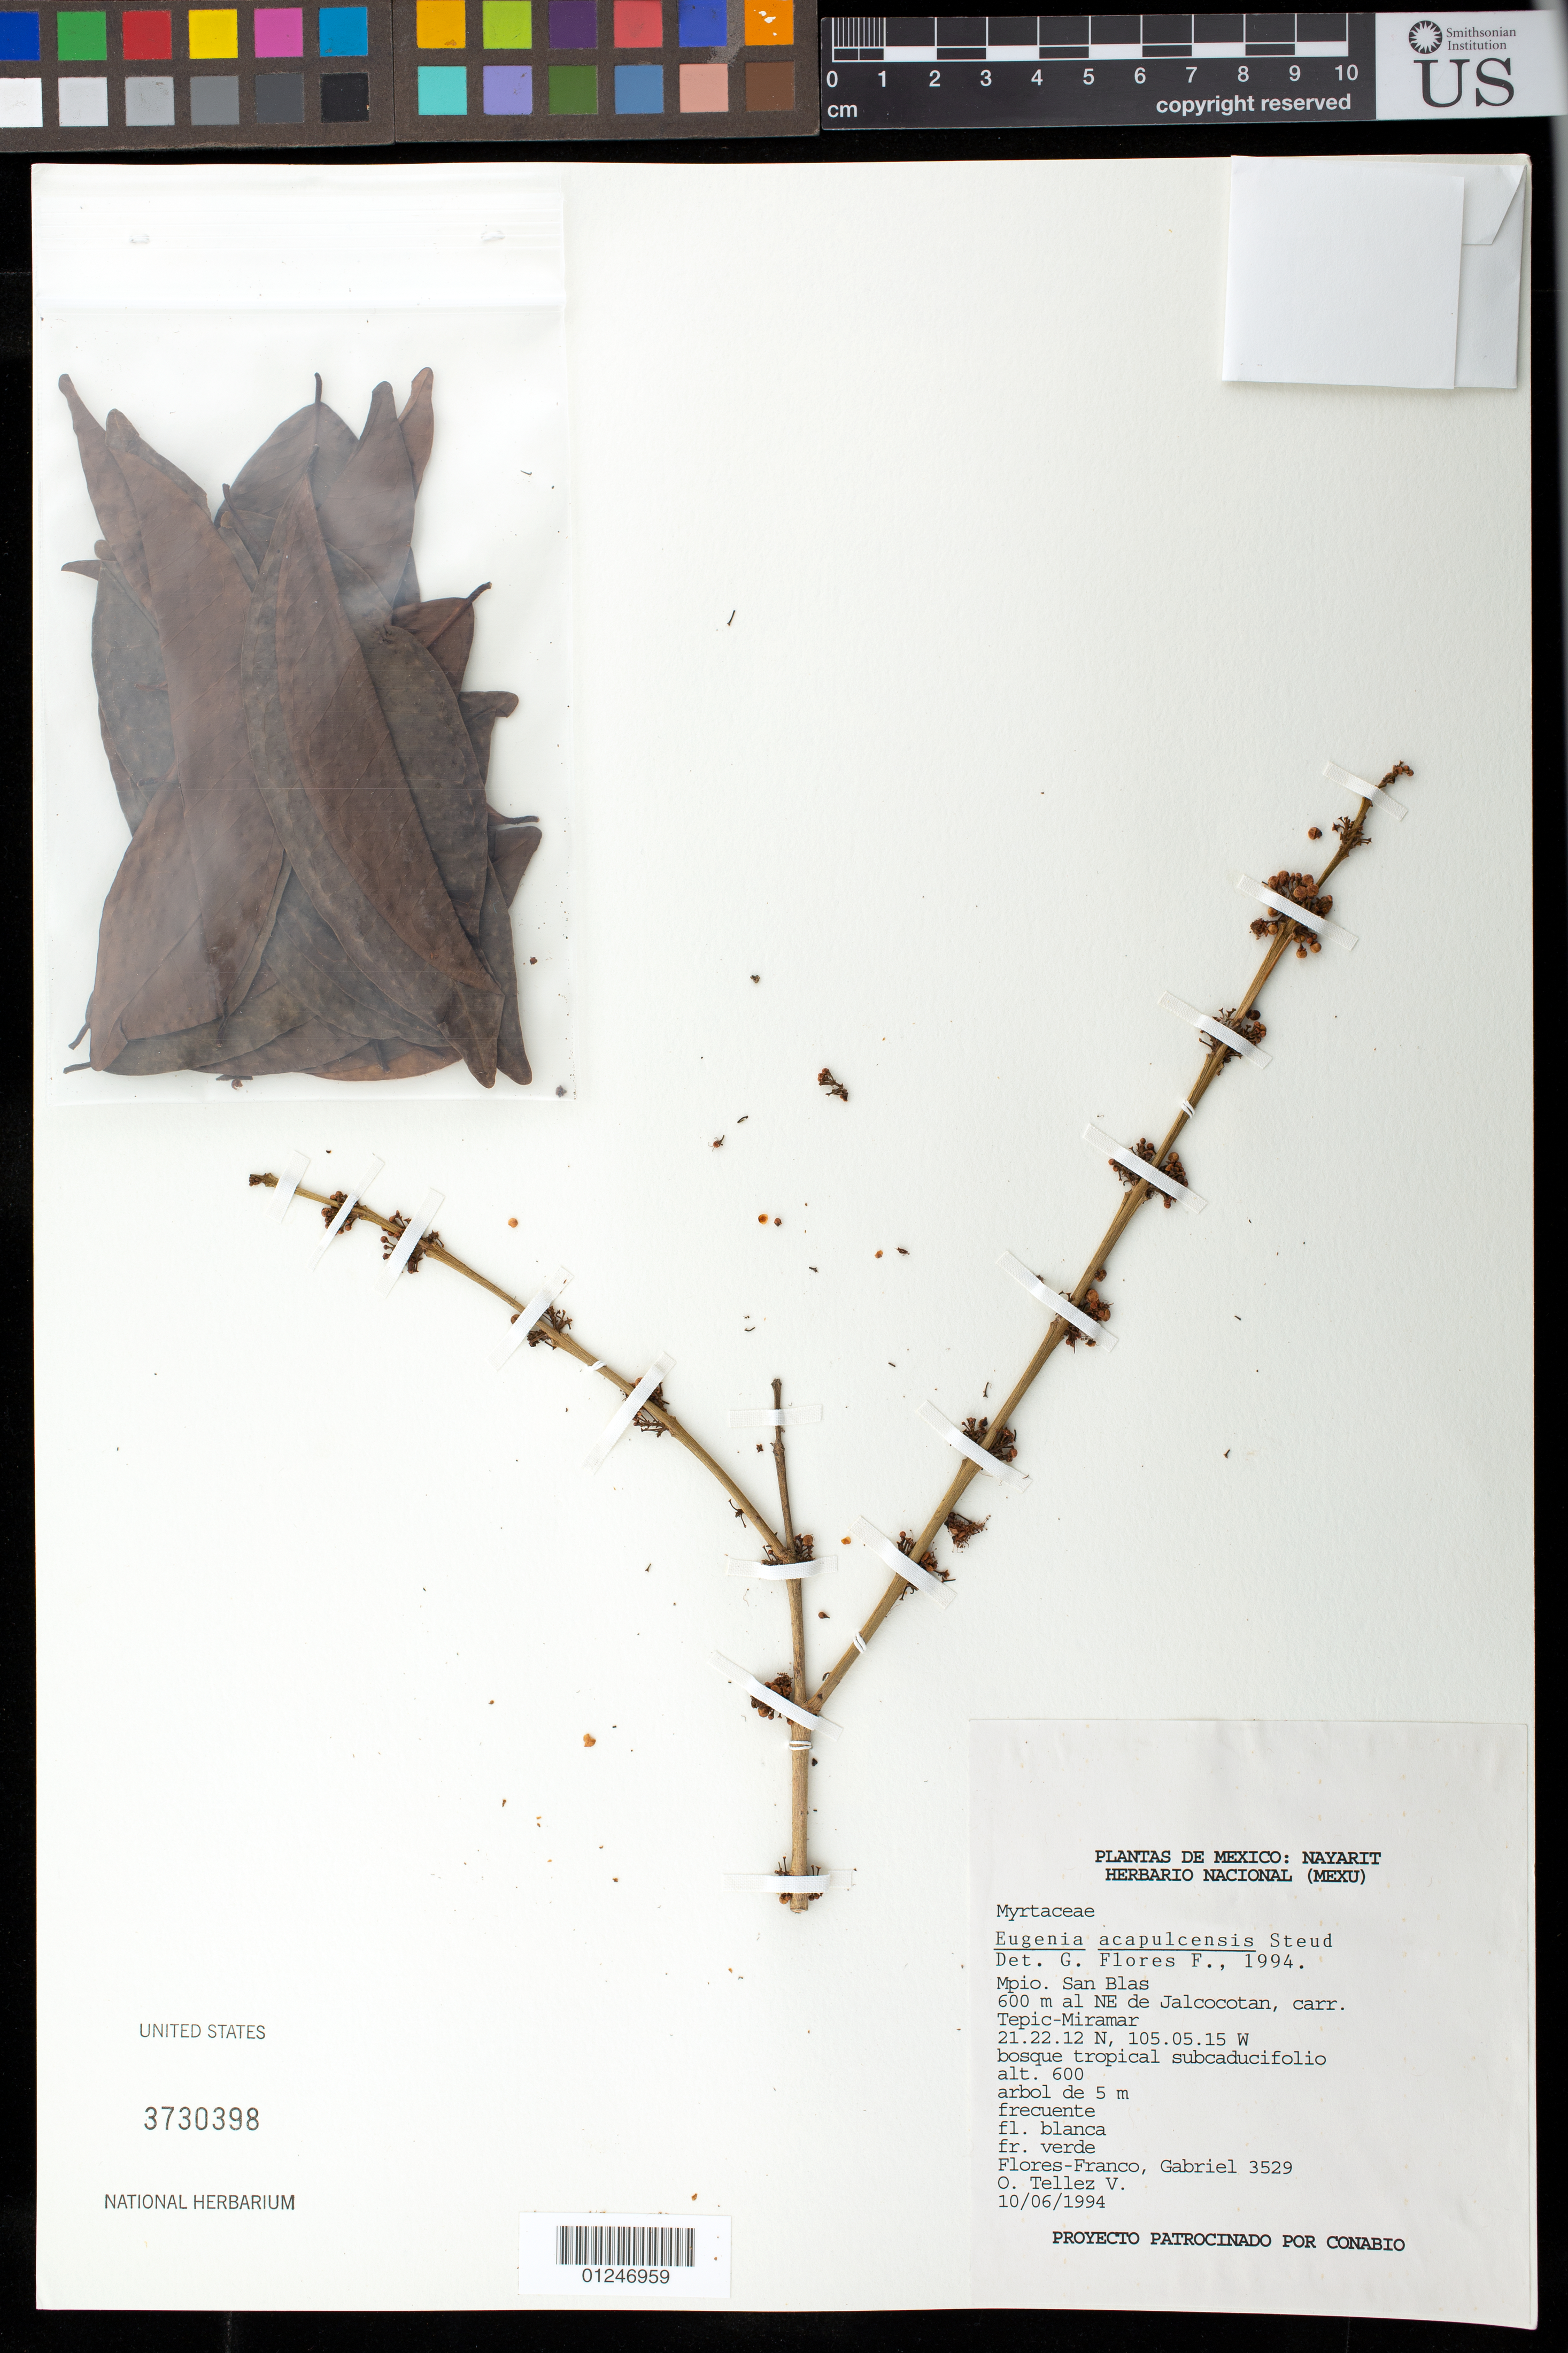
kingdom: Plantae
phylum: Tracheophyta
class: Magnoliopsida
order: Myrtales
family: Myrtaceae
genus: Eugenia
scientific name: Eugenia acapulcensis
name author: Steud.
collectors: G. Flores F. & O. Téllez V.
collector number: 3529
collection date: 1994-06-10 or 1994-10-06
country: Mexico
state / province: Nayarit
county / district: San Blas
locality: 600 m al NE de Jalcocotan, carr. Tepic-Miramar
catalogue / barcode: US 3730398